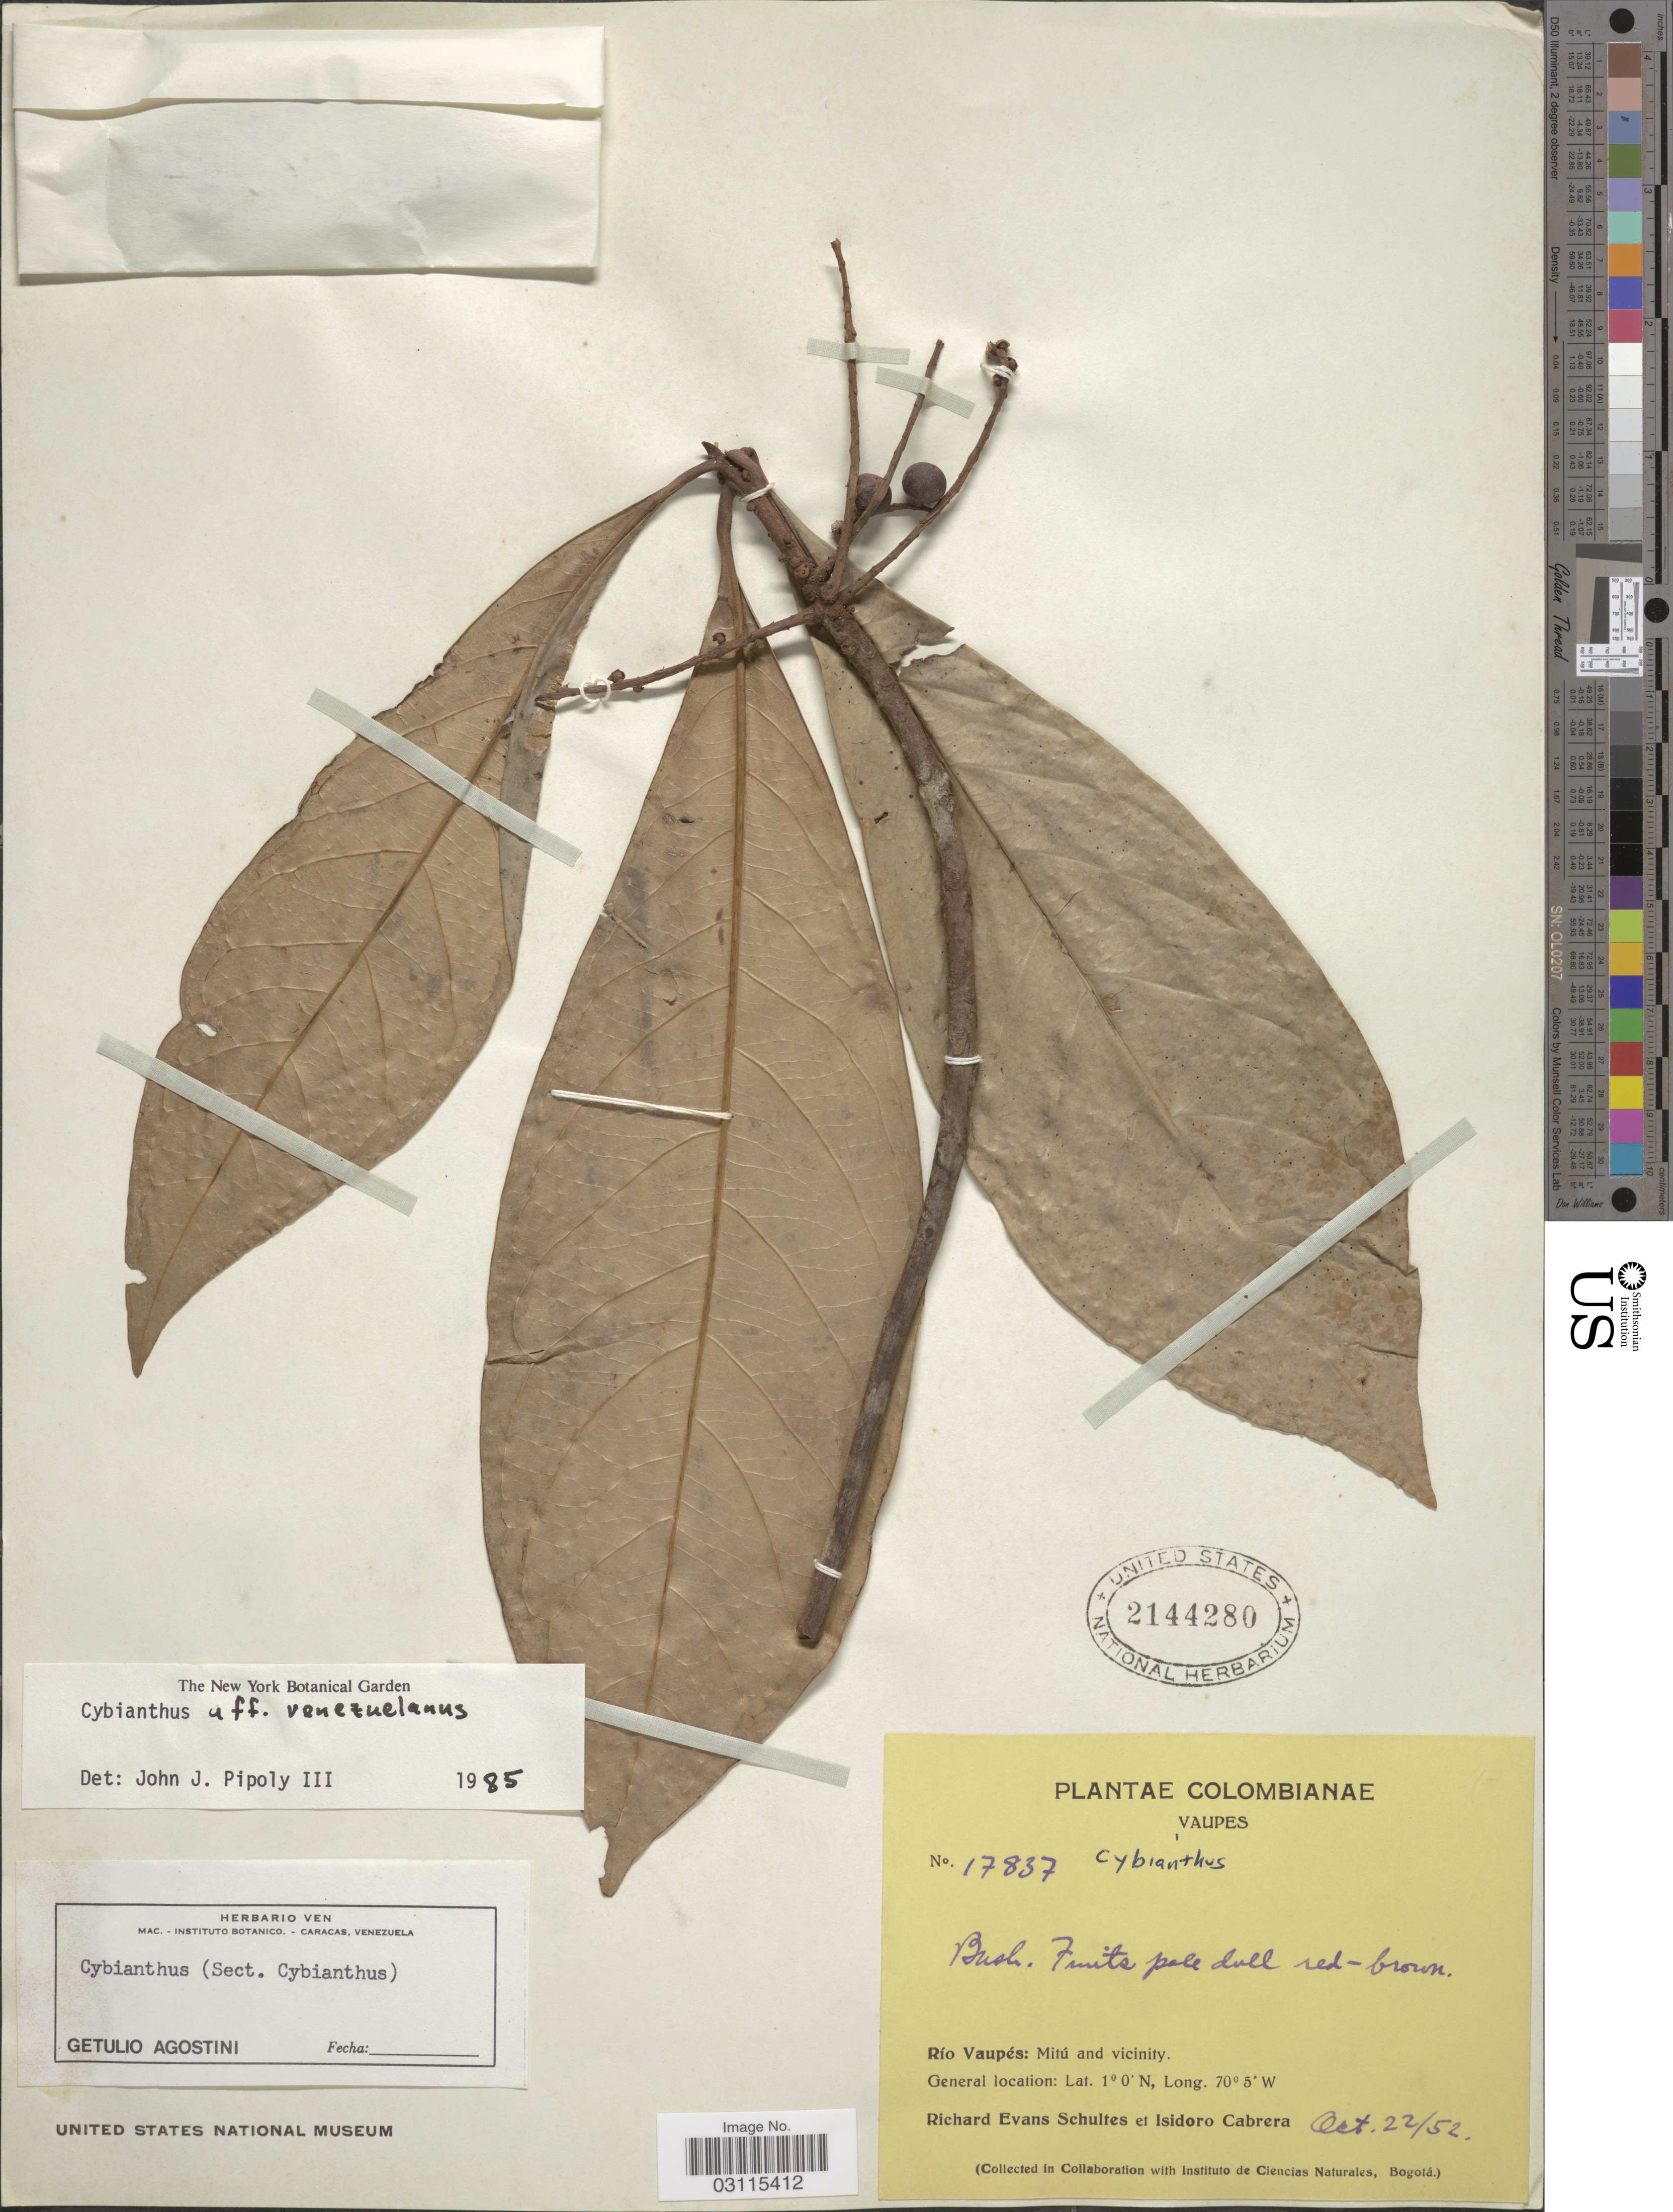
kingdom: Plantae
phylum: Tracheophyta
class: Magnoliopsida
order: Ericales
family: Primulaceae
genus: Cybianthus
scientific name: Cybianthus venezuelanus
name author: Mez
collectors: R. E. Schultes & I. Cabrera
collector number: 17837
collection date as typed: Transcribed d/m/y: 22/10/52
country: Colombia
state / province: Vaupés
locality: Colombianae. Vaupes. Río Vaupés: Mitú and vicinity.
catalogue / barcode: US 2144280